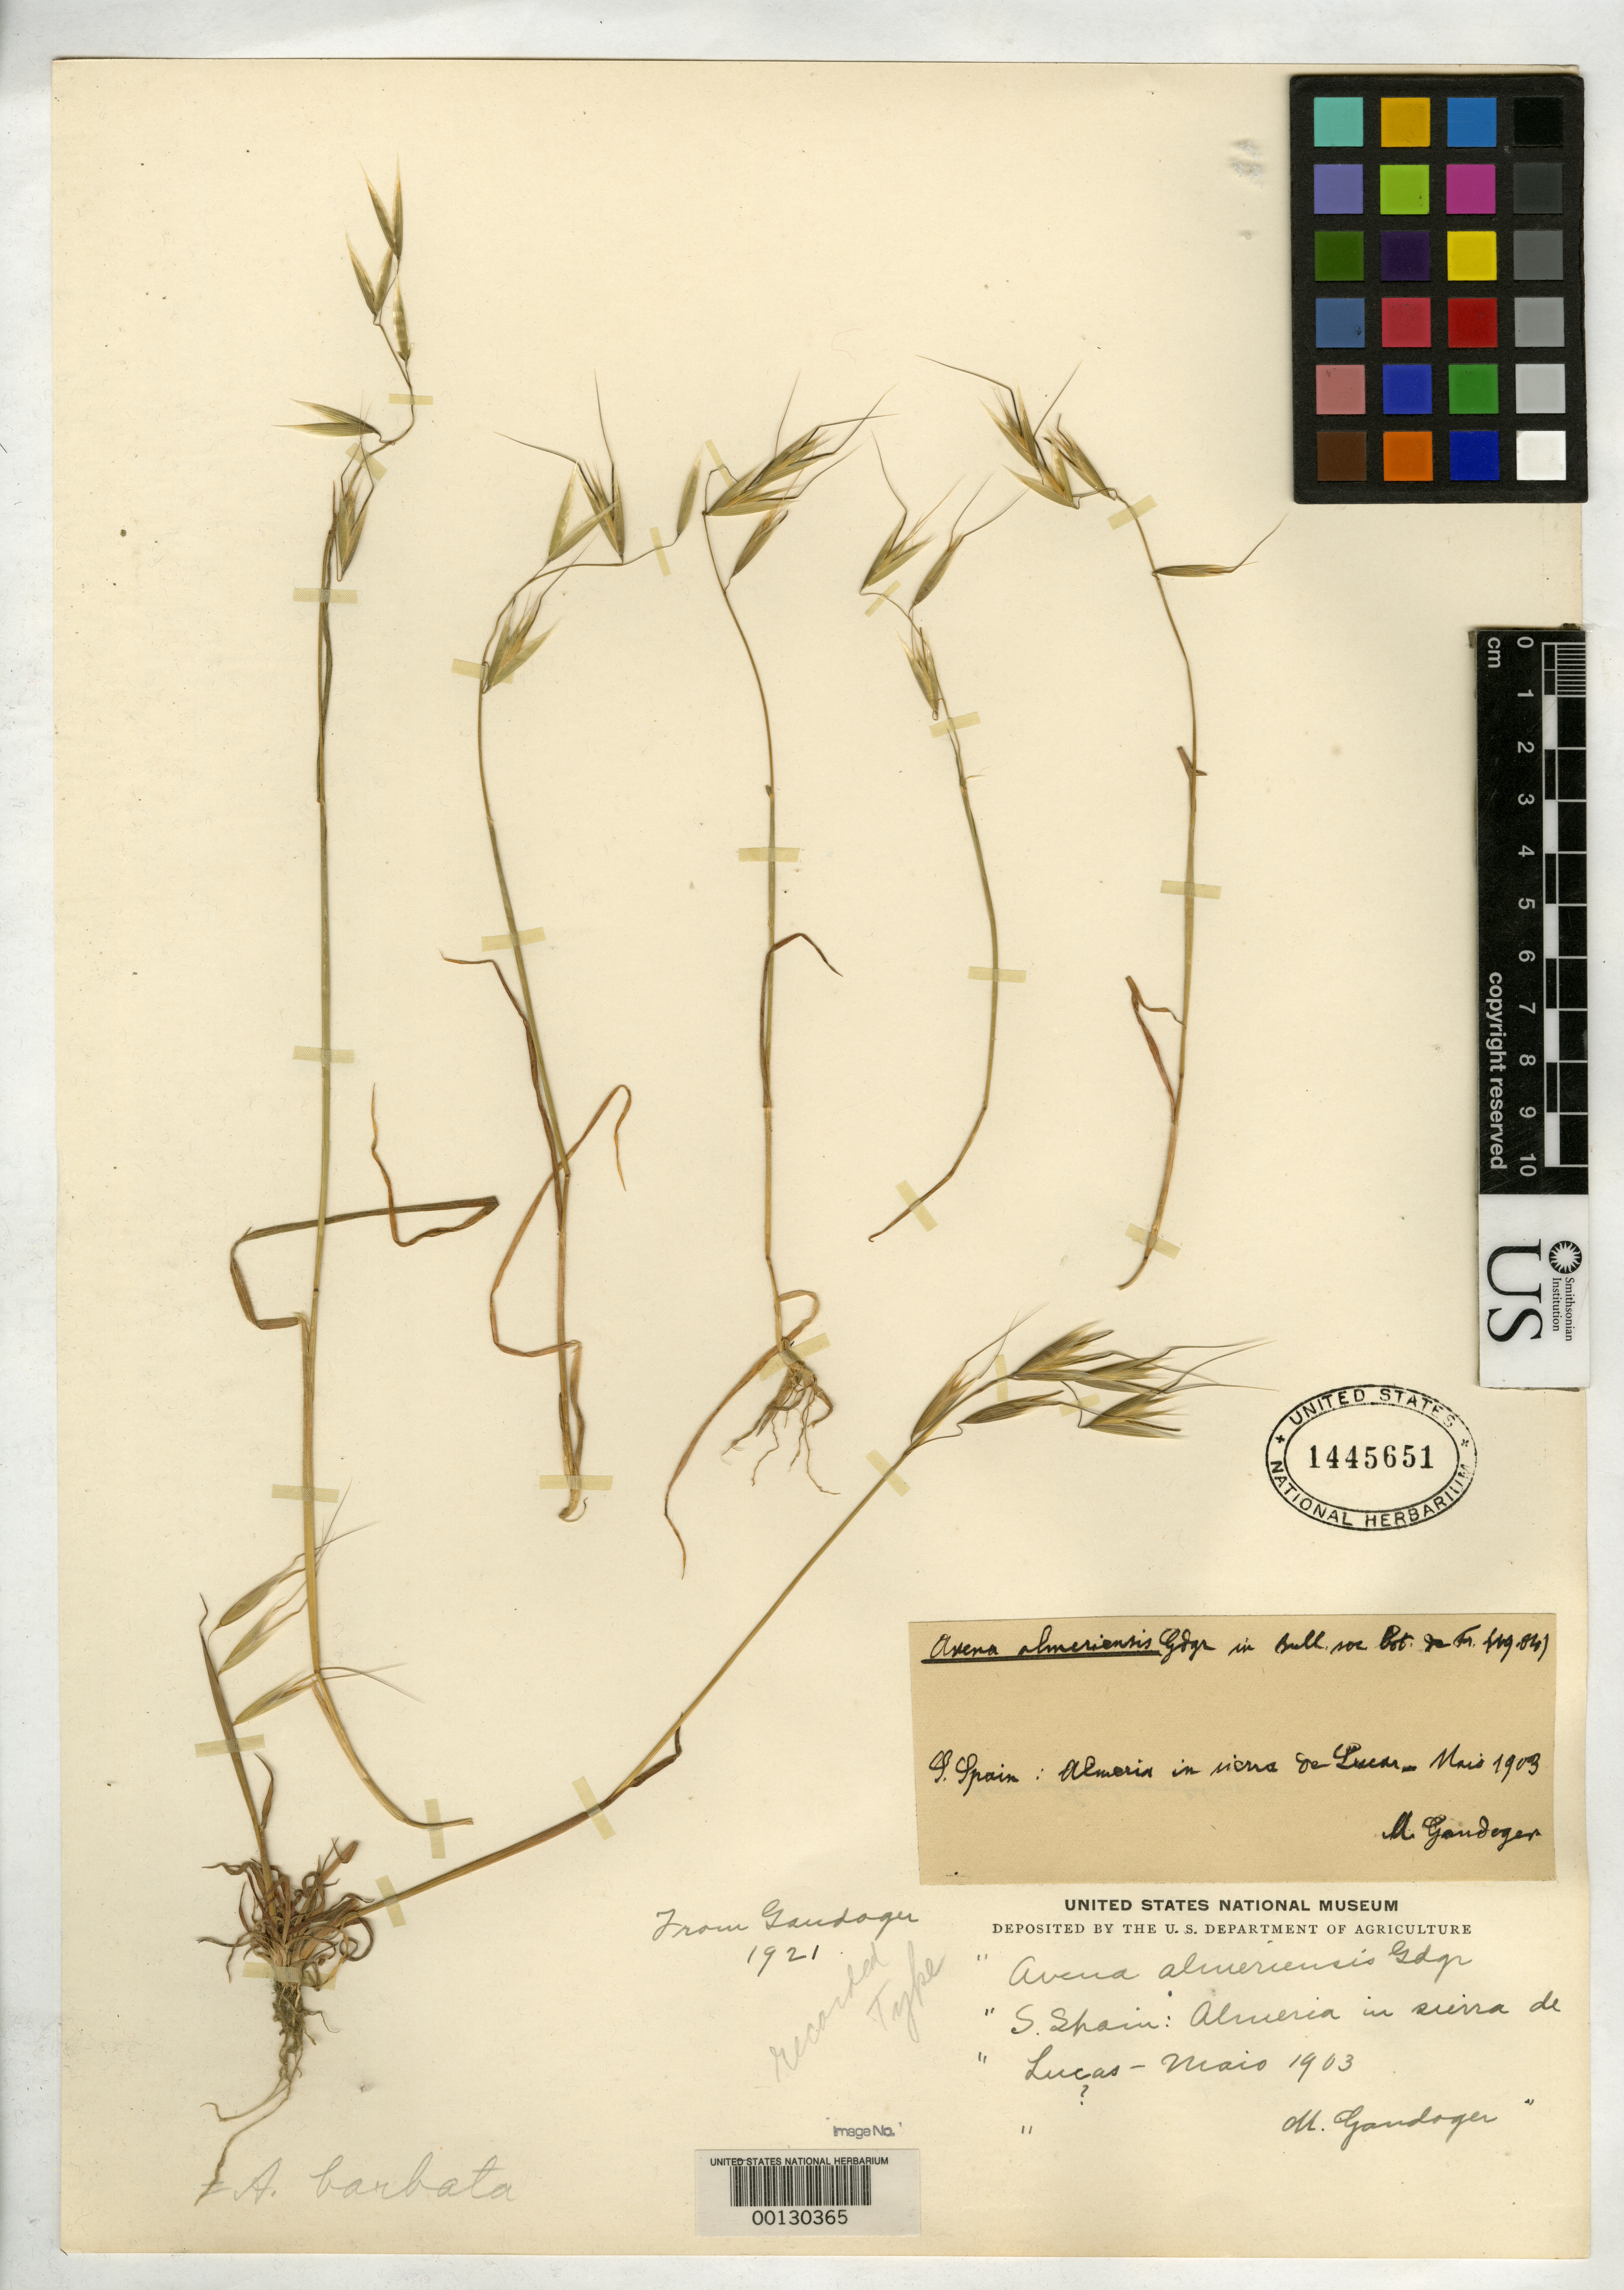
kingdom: Plantae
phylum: Tracheophyta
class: Liliopsida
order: Poales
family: Poaceae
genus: Avena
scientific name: Avena almeriensis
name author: Gand.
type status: Isotype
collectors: M. Gandoger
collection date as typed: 1903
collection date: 1903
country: Spain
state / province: Andalucia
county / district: Almeria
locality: Sierra de Lucar.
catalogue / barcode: US 1445651